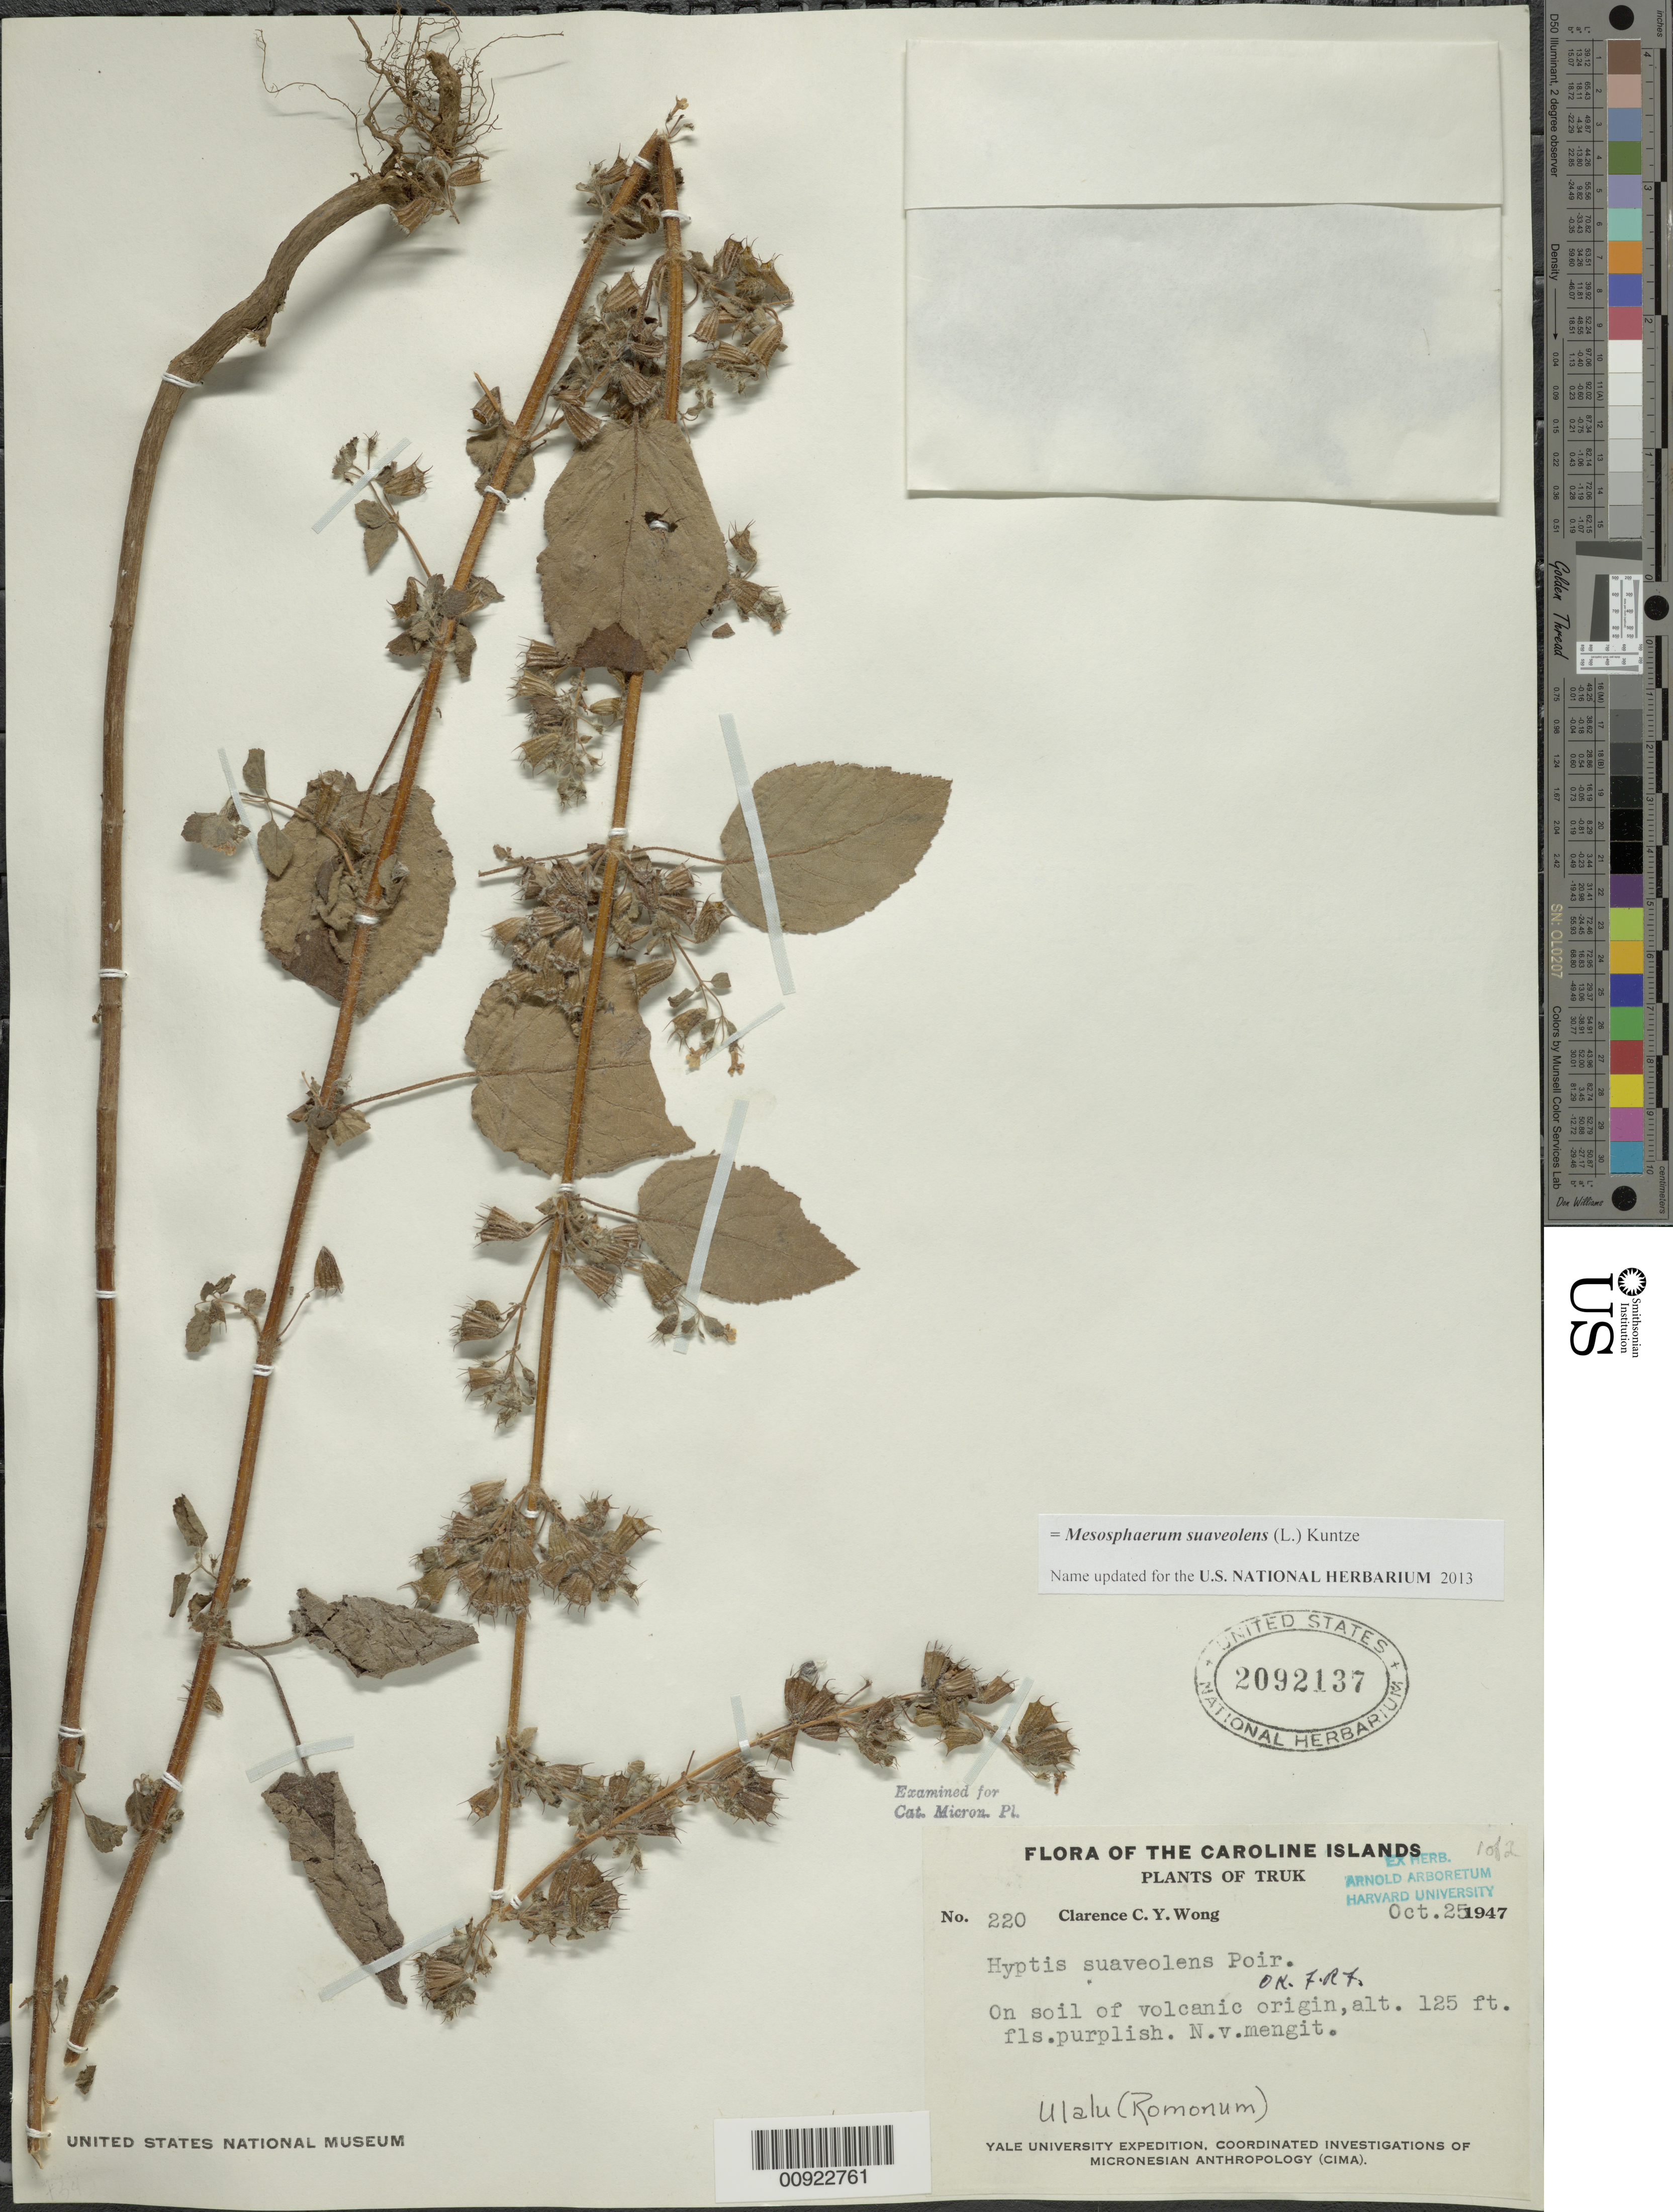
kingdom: Plantae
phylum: Tracheophyta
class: Magnoliopsida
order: Lamiales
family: Lamiaceae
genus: Mesosphaerum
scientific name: Mesosphaerum suaveolens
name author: (L.) Kuntze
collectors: C. Wong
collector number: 220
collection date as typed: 25 Oct 1947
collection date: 1947-10-25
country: Micronesia, Federated States of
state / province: Truk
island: Romonum [Ulalu]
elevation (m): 38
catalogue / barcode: US 2092137